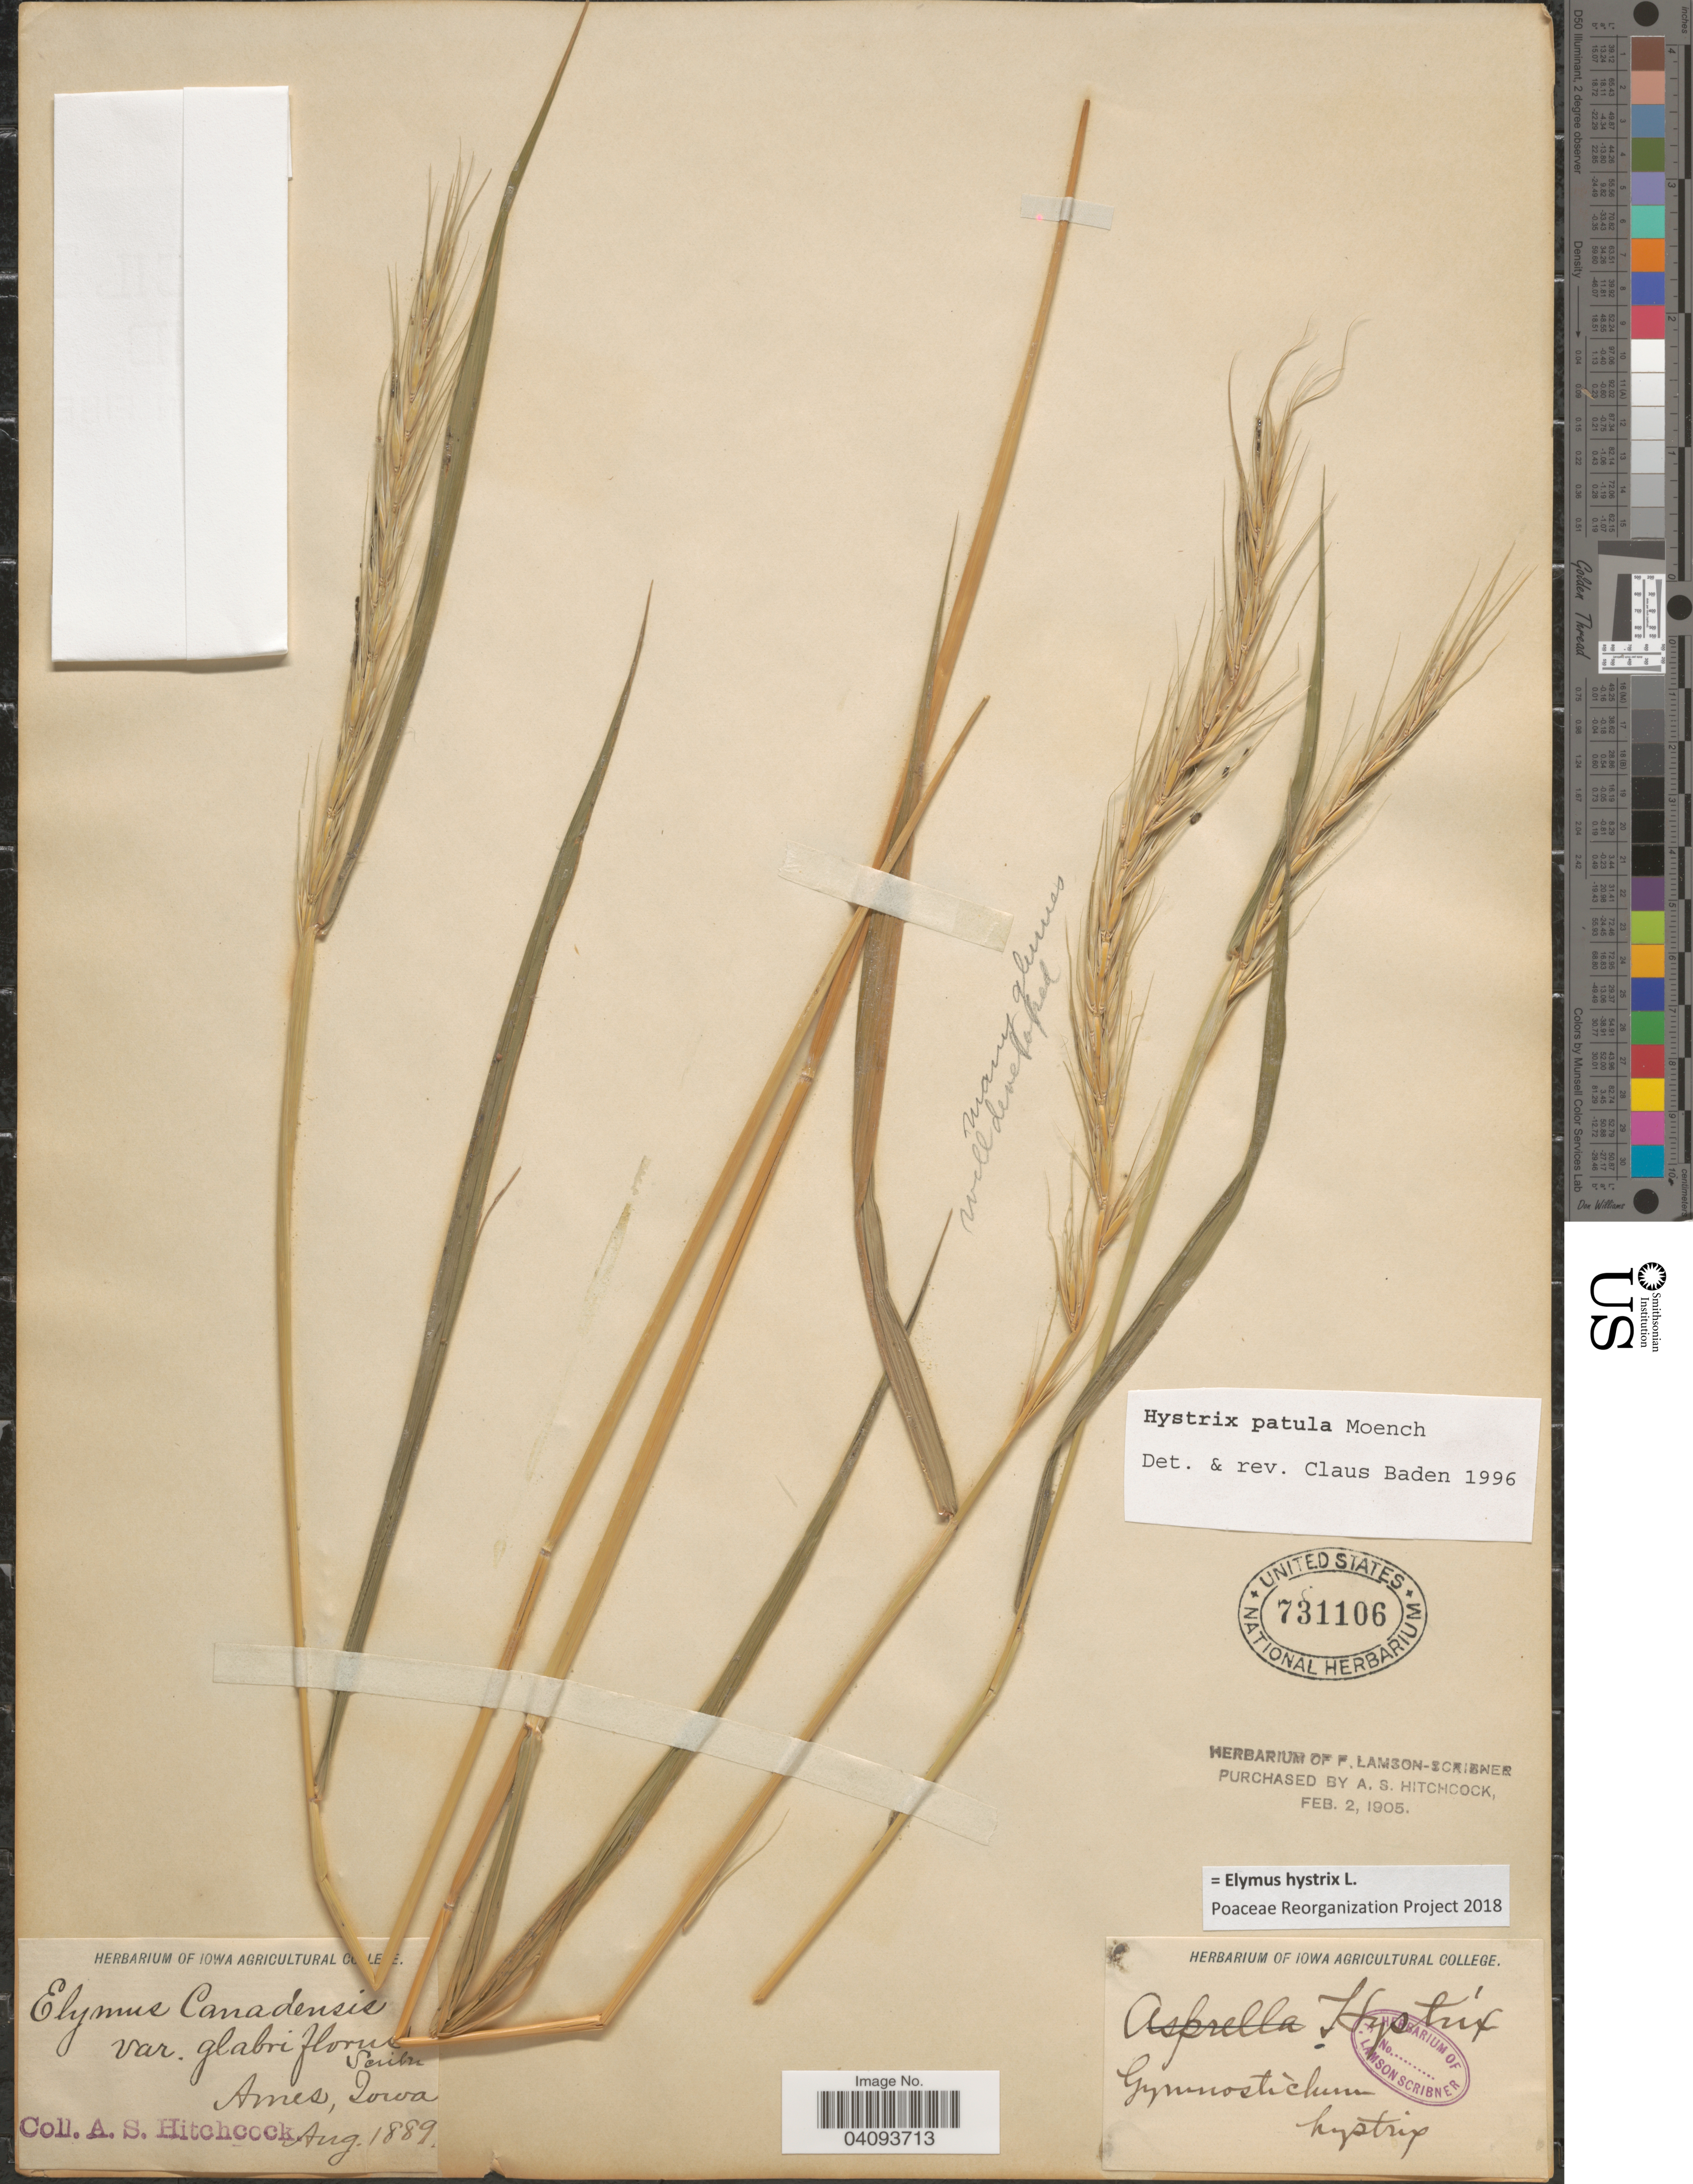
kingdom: Plantae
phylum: Tracheophyta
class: Liliopsida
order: Poales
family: Poaceae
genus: Elymus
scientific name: Elymus hystrix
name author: L.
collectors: A. S. Hitchcock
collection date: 1889-08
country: United States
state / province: Iowa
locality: Ames.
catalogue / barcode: US 731106